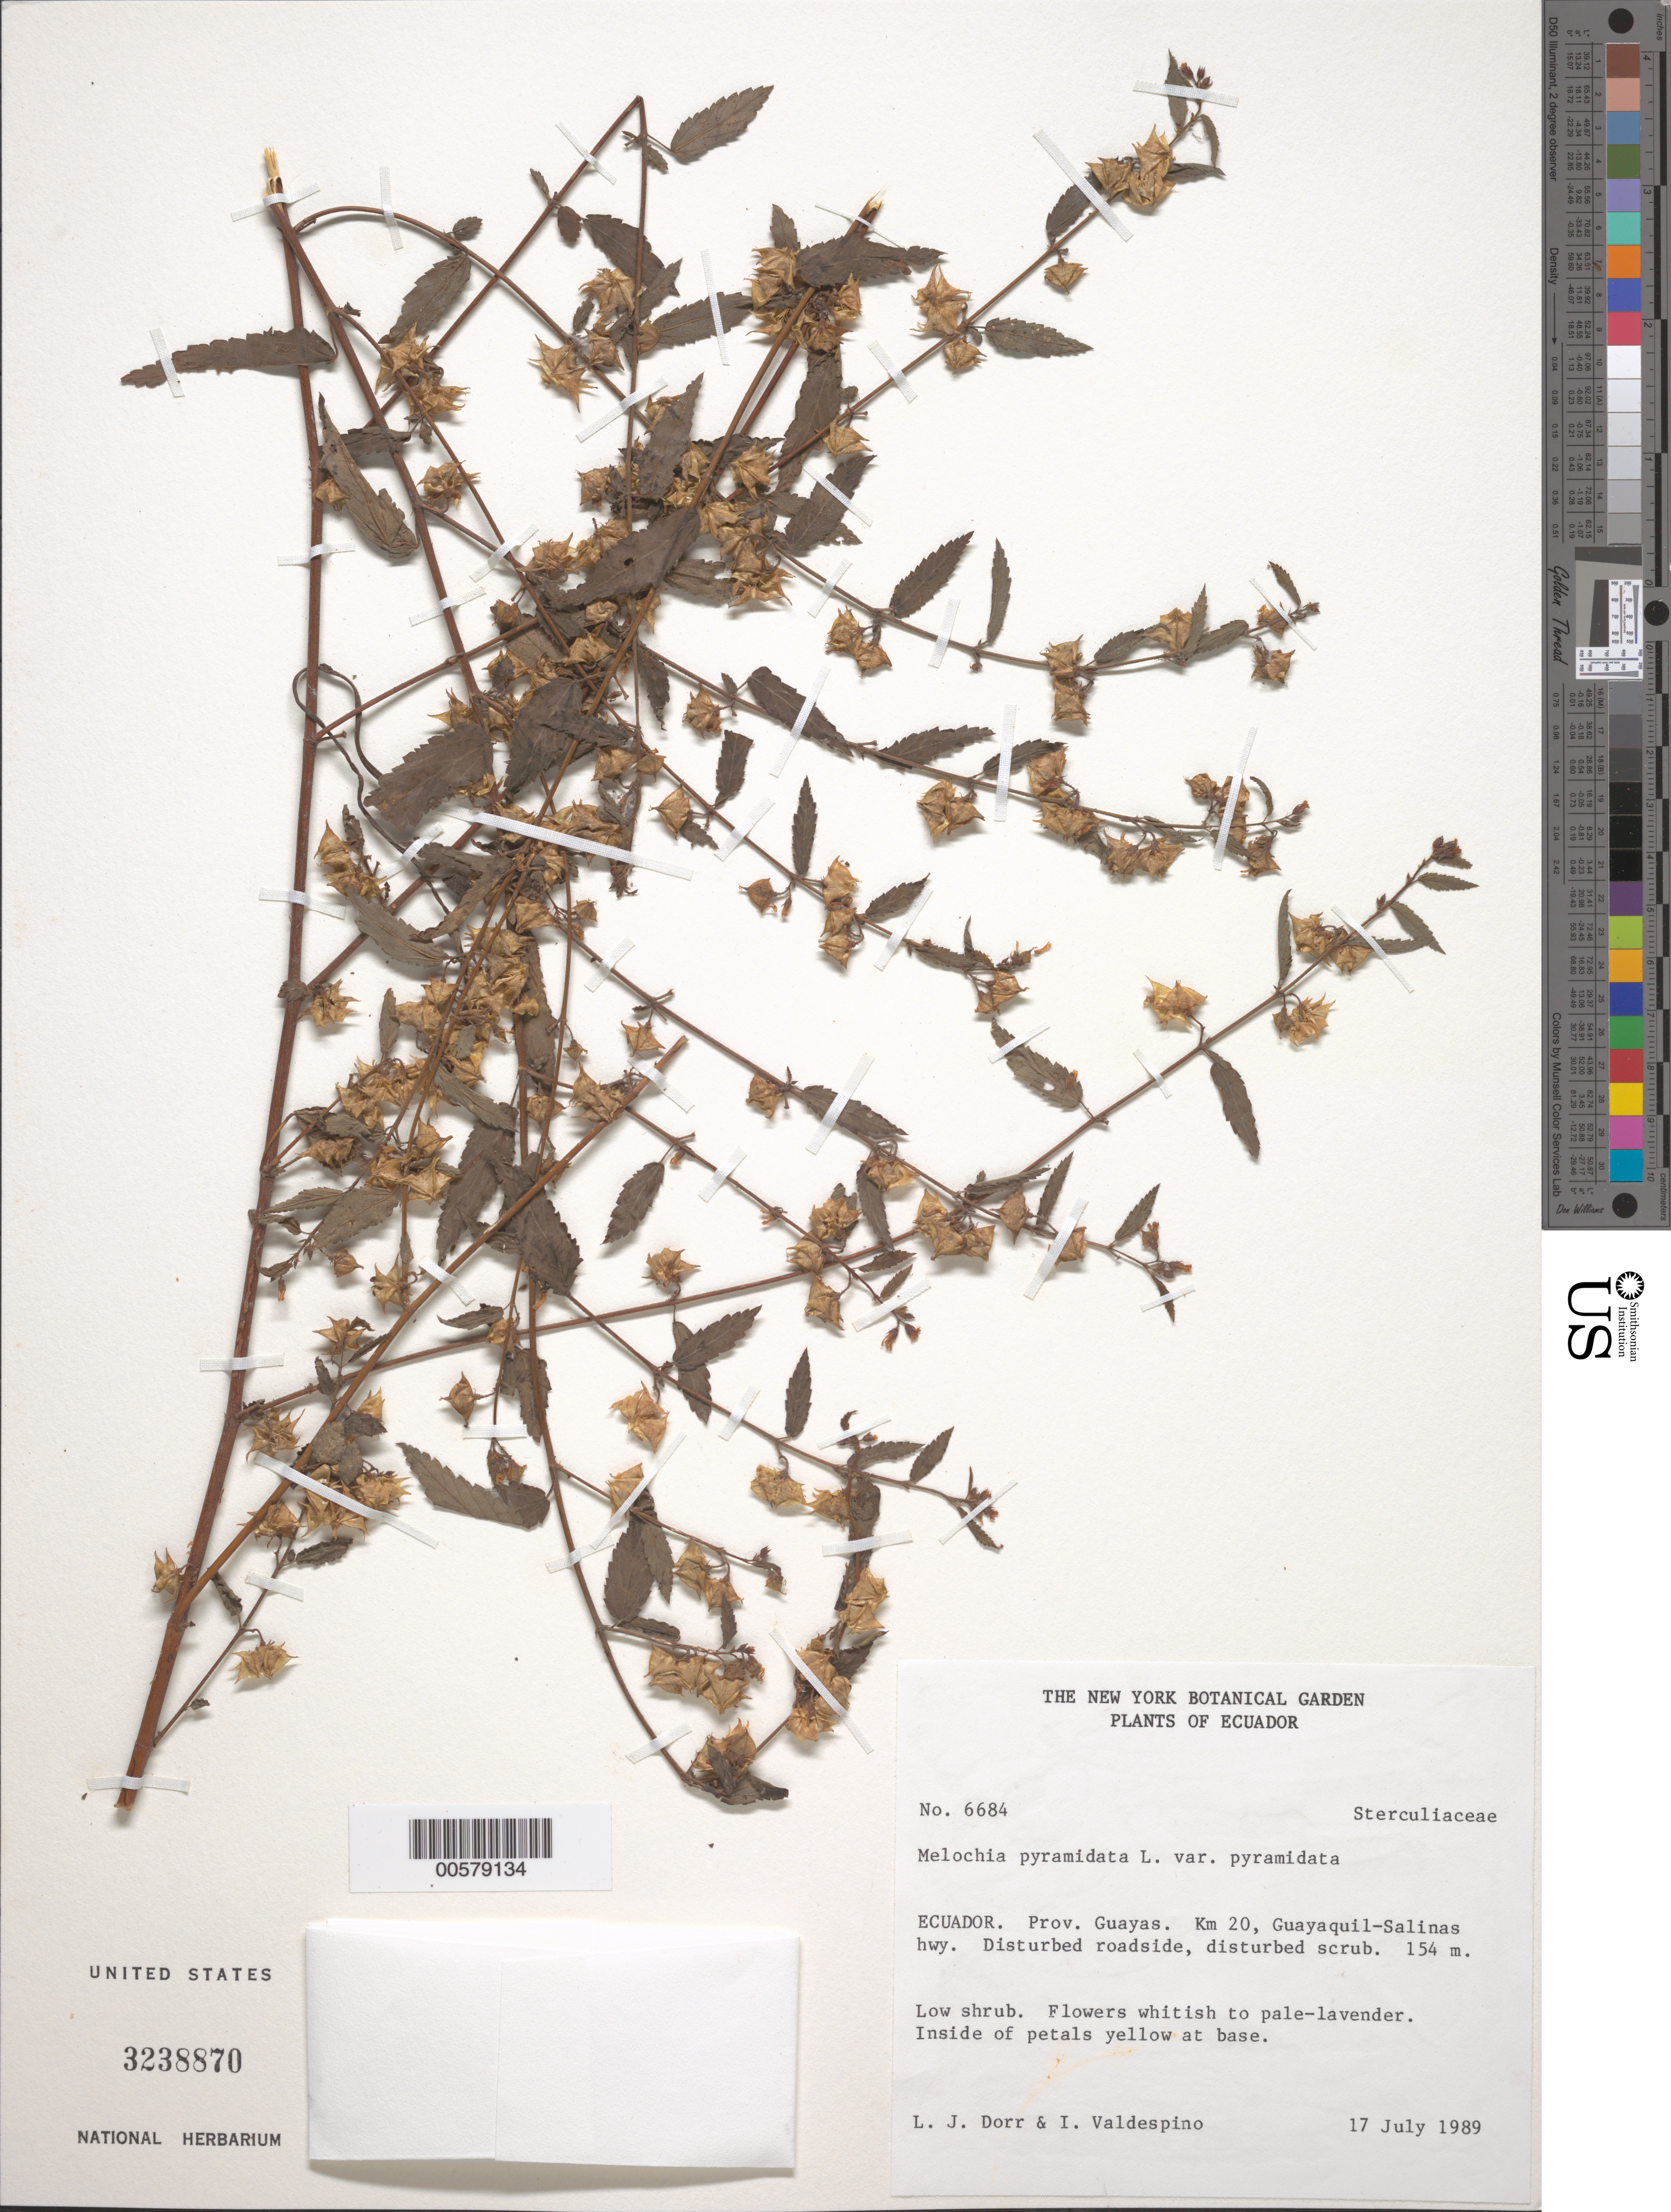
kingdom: Plantae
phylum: Tracheophyta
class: Magnoliopsida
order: Malvales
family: Malvaceae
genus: Melochia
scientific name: Melochia pyramidata var. pyramidata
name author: L.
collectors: L. J. Dorr & I. A. Valdespino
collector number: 6684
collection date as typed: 17 Jul 1989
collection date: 1989-07-17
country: Ecuador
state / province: Guayas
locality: Km 20, Guayaquil-Salinas Hwy.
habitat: Disturbed roadside, disturbed scrub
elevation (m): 154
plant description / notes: US, NY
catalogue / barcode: US 3238870